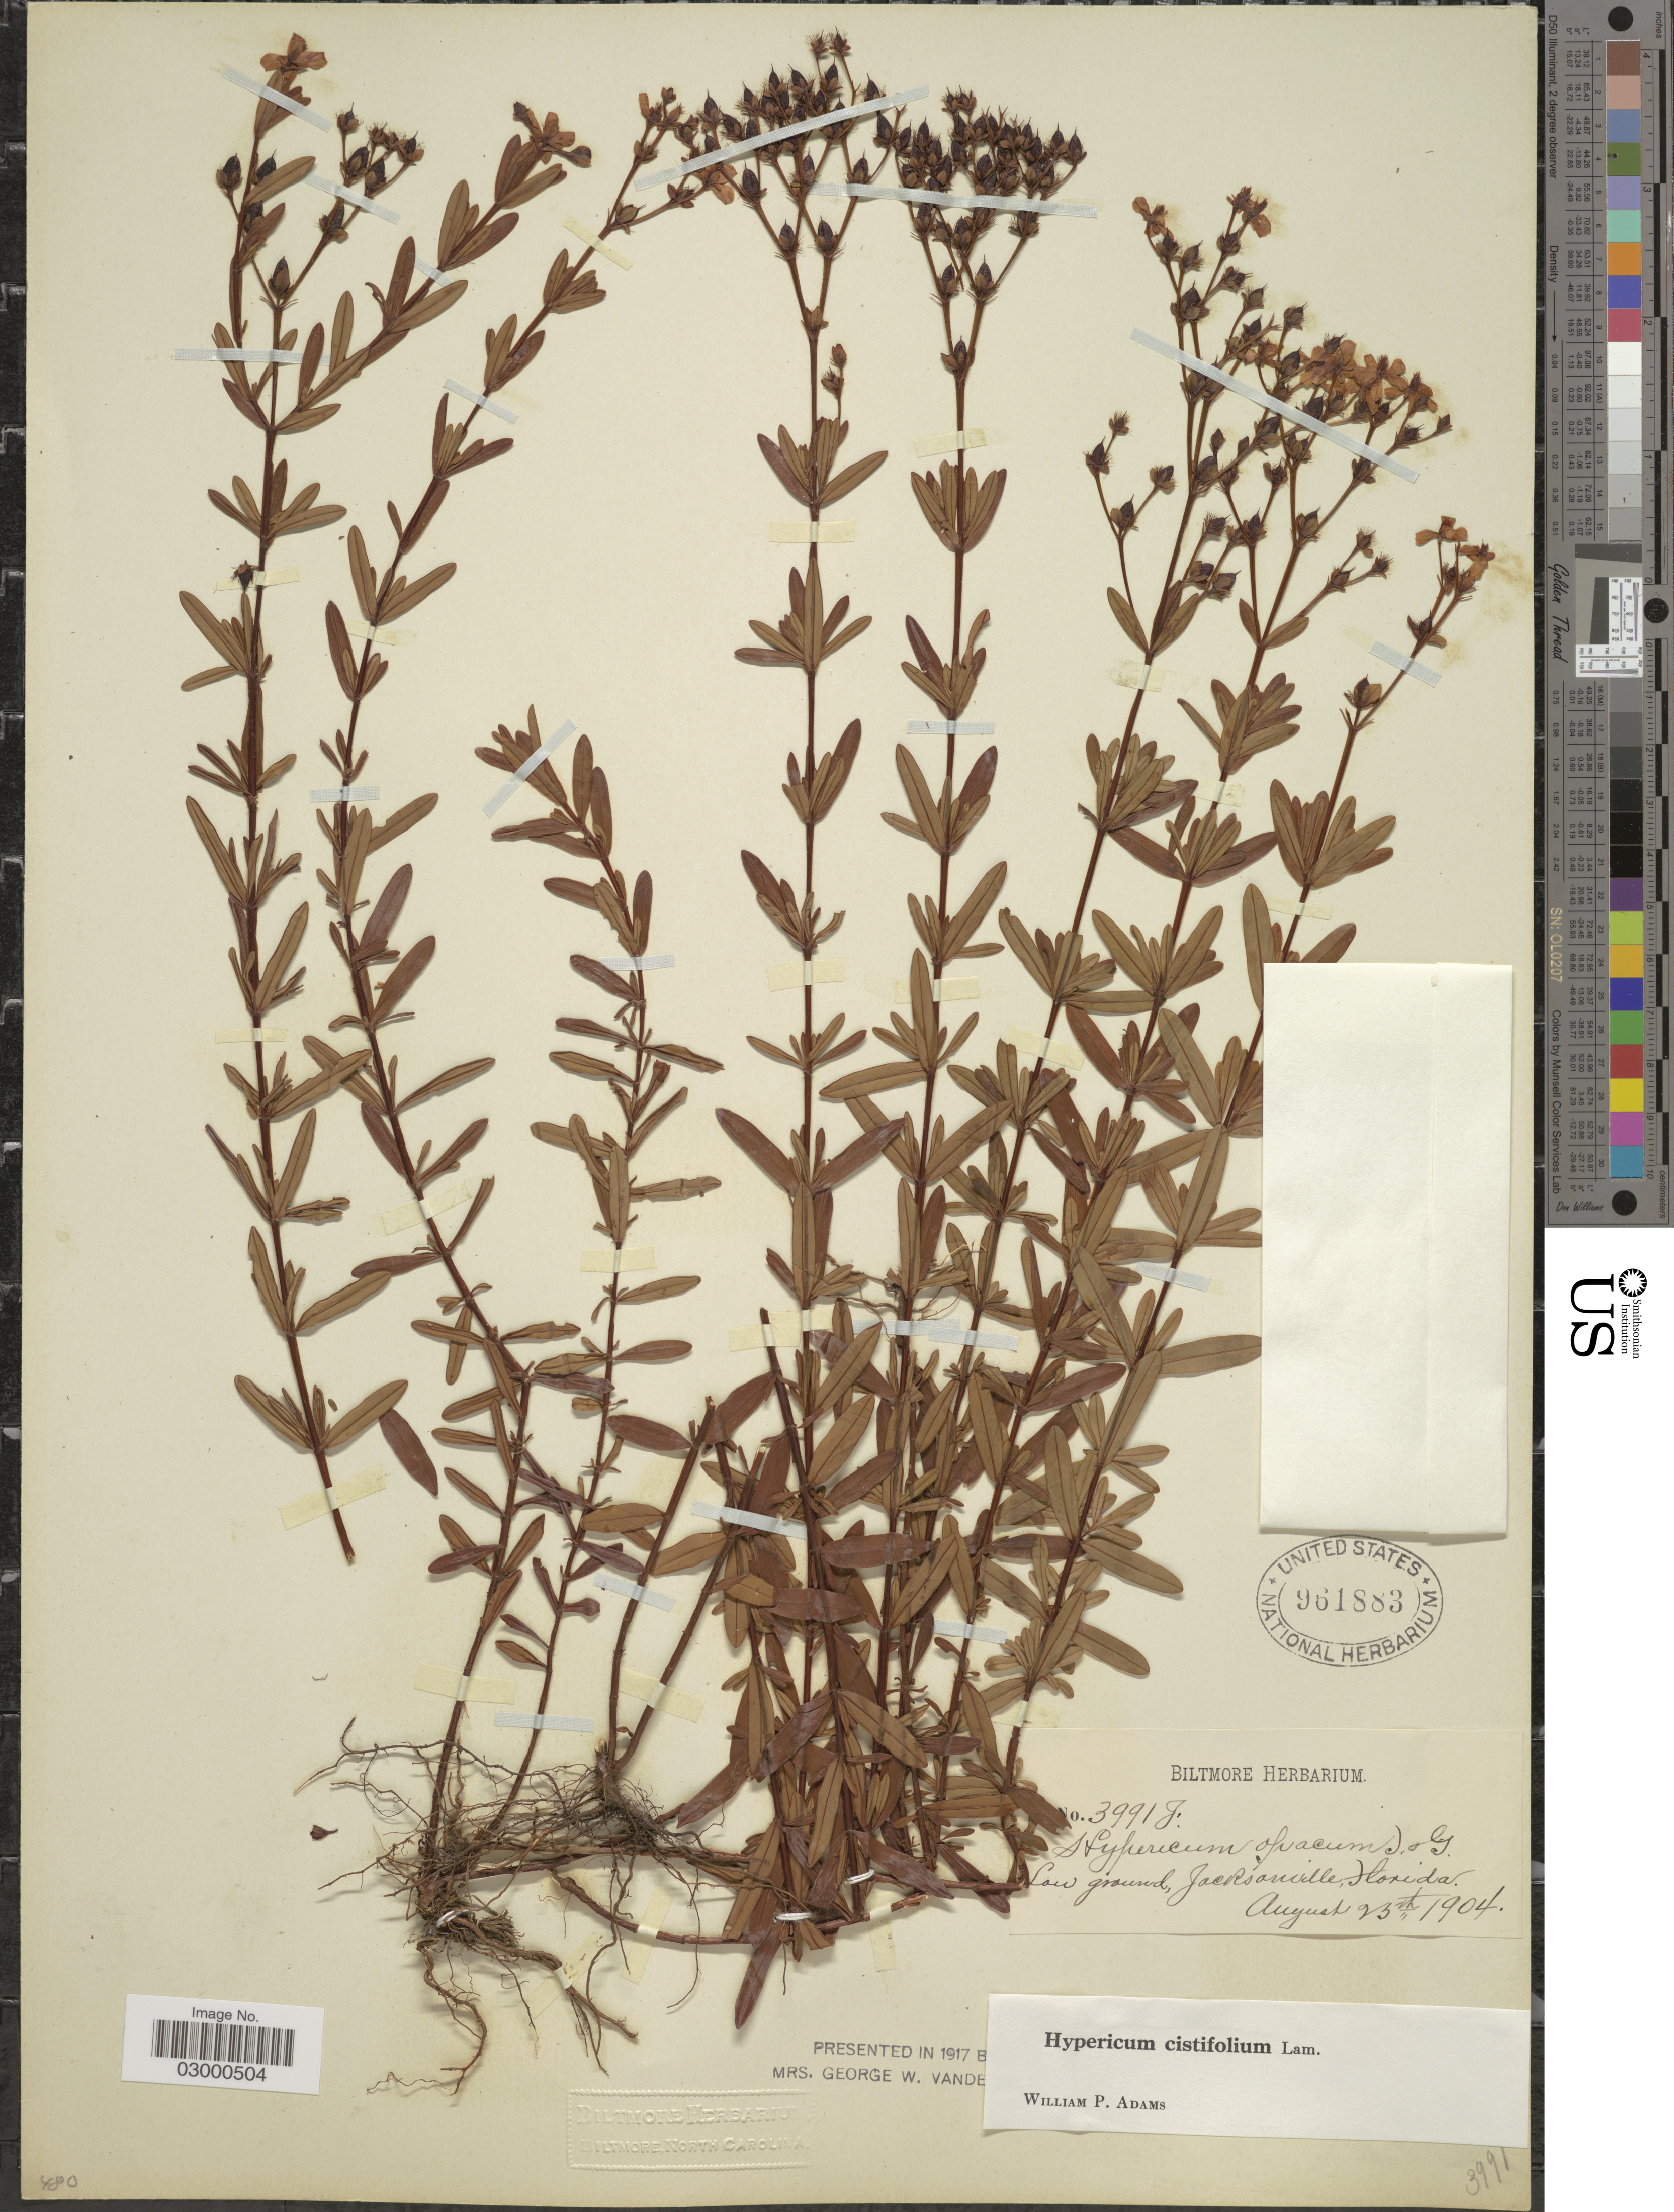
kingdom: Plantae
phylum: Tracheophyta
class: Magnoliopsida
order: Malpighiales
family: Hypericaceae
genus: Hypericum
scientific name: Hypericum cistifolium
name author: Lam.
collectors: ex herb. Biltmore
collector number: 2881J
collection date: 1904-08-23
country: United States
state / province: Florida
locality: Jacksonville.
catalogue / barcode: US 961883